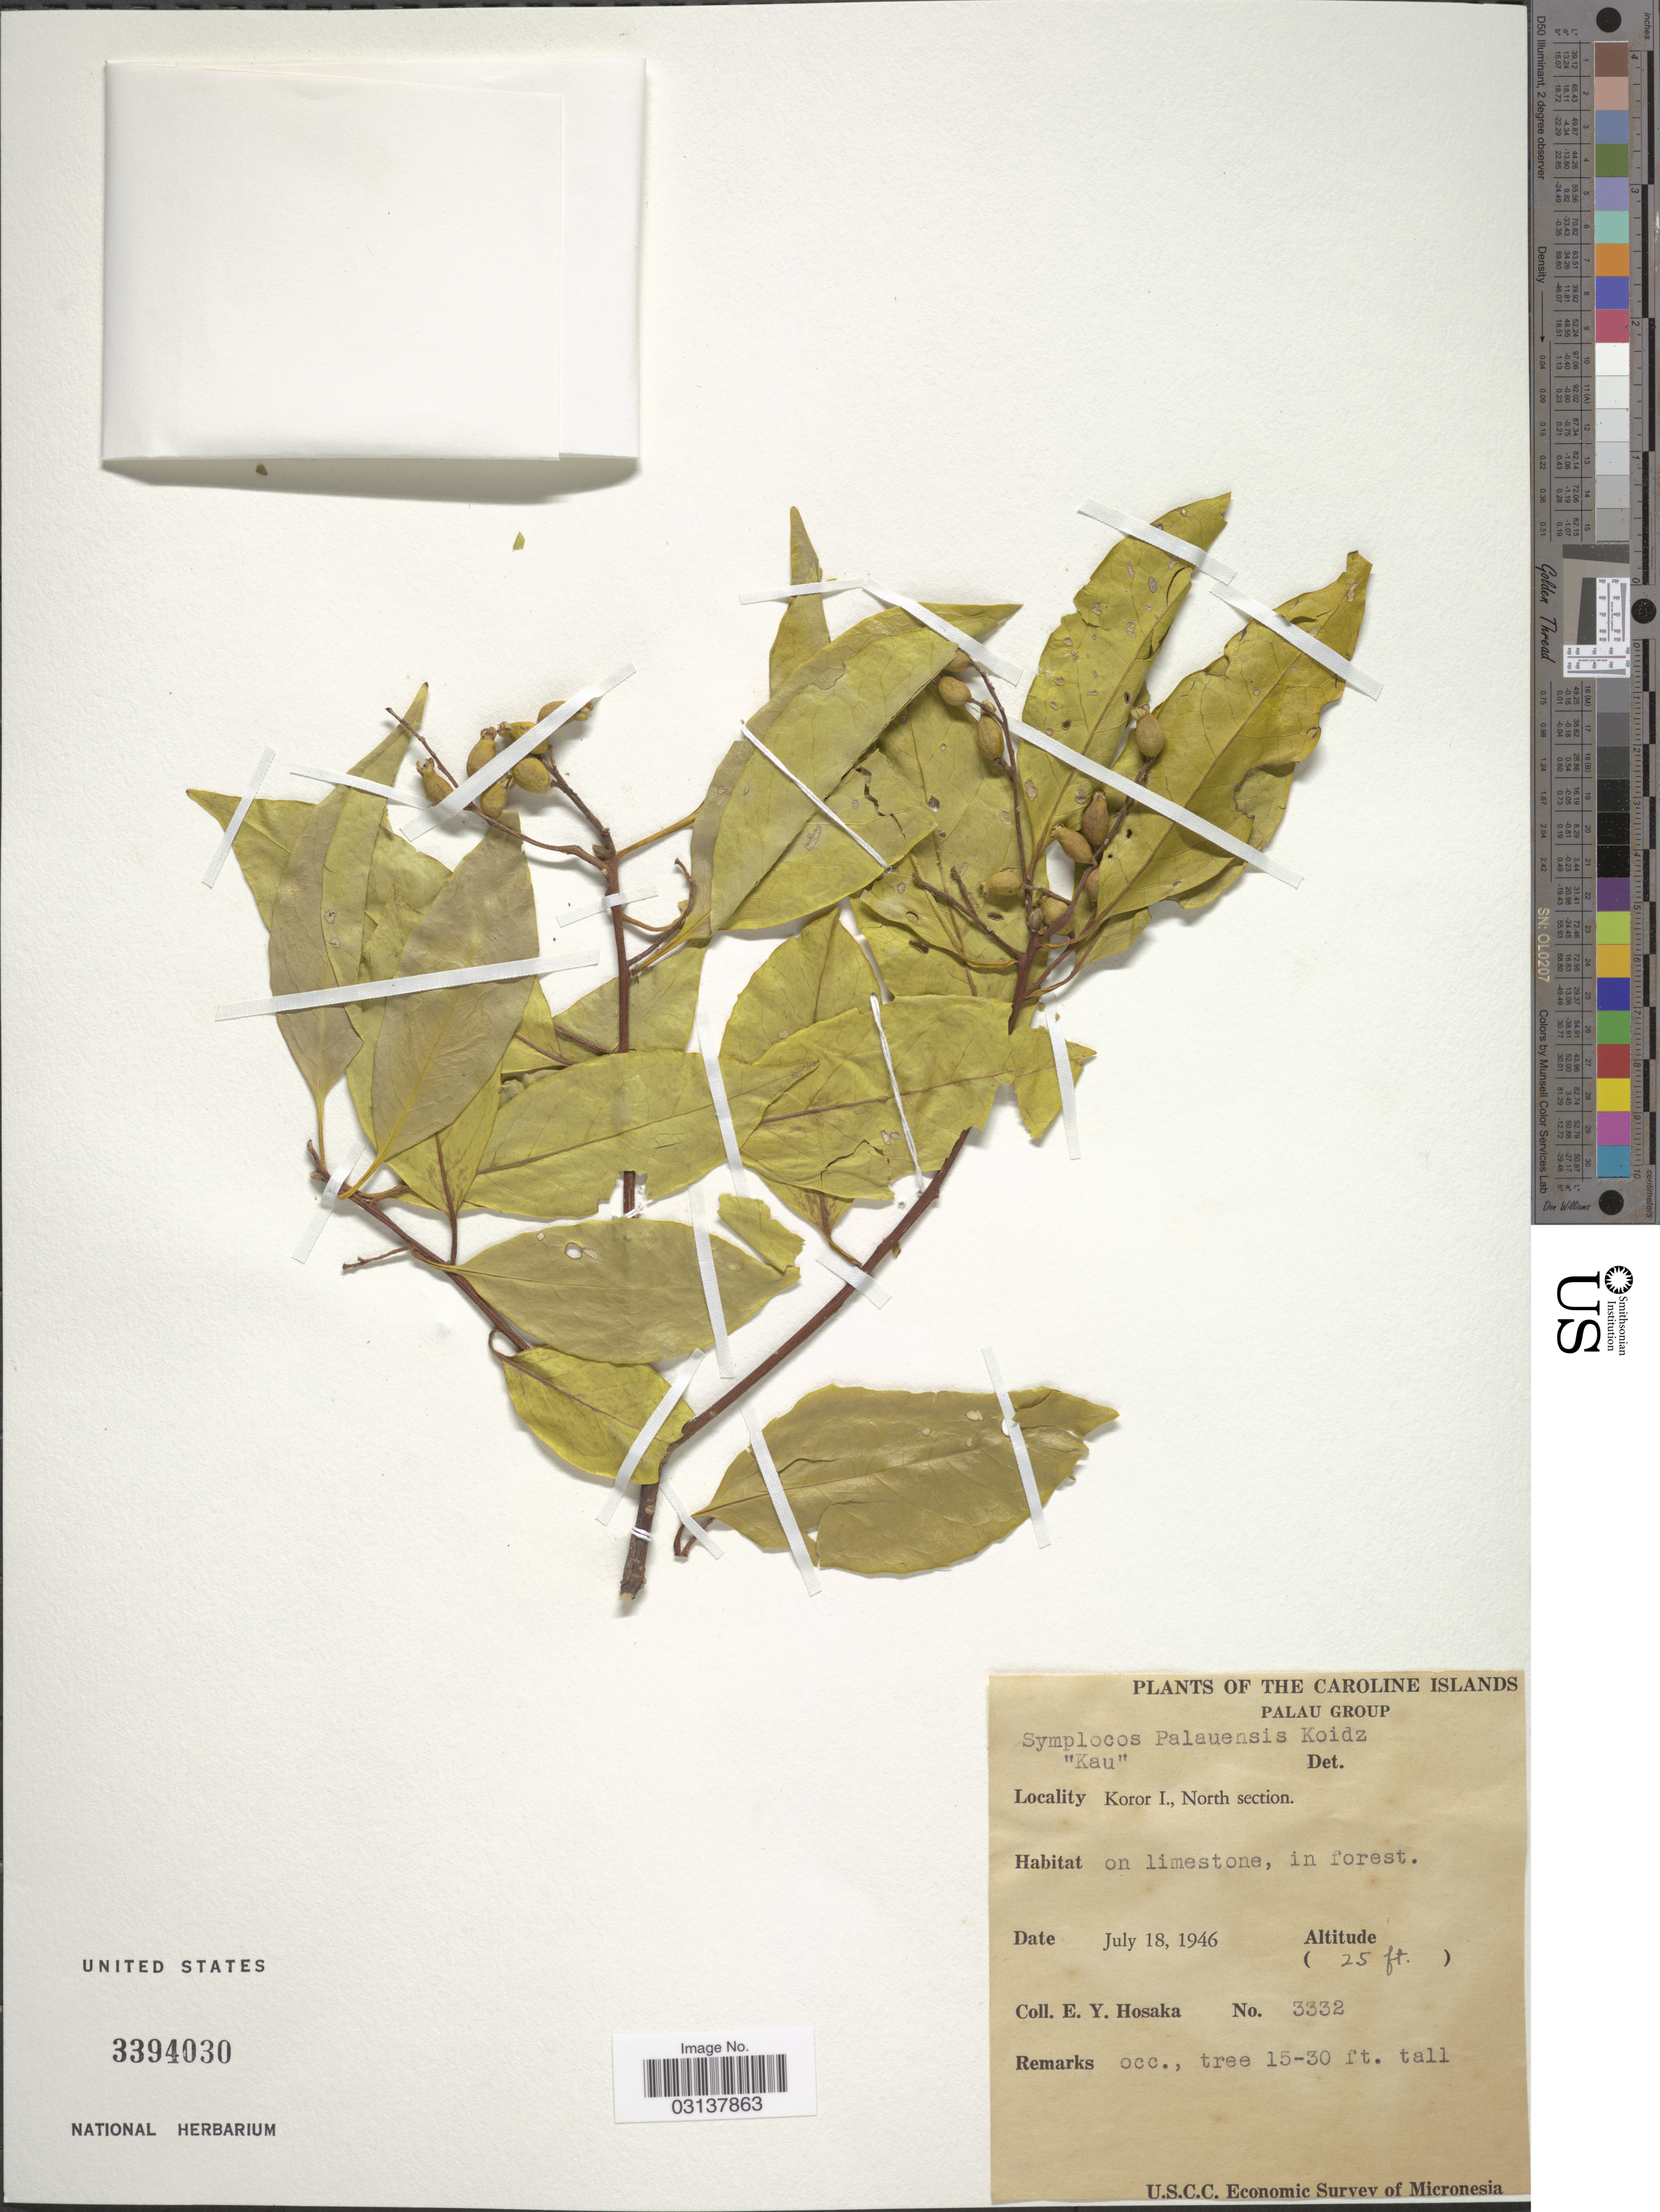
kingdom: Plantae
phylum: Tracheophyta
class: Magnoliopsida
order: Ericales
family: Symplocaceae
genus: Symplocos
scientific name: Symplocos sp.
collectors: E. Y. Hosaka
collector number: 3332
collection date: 1946-07-18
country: Palau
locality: The Caroline Islands. Palau Group. Koror I., North section.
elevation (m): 8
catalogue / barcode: US 3394030